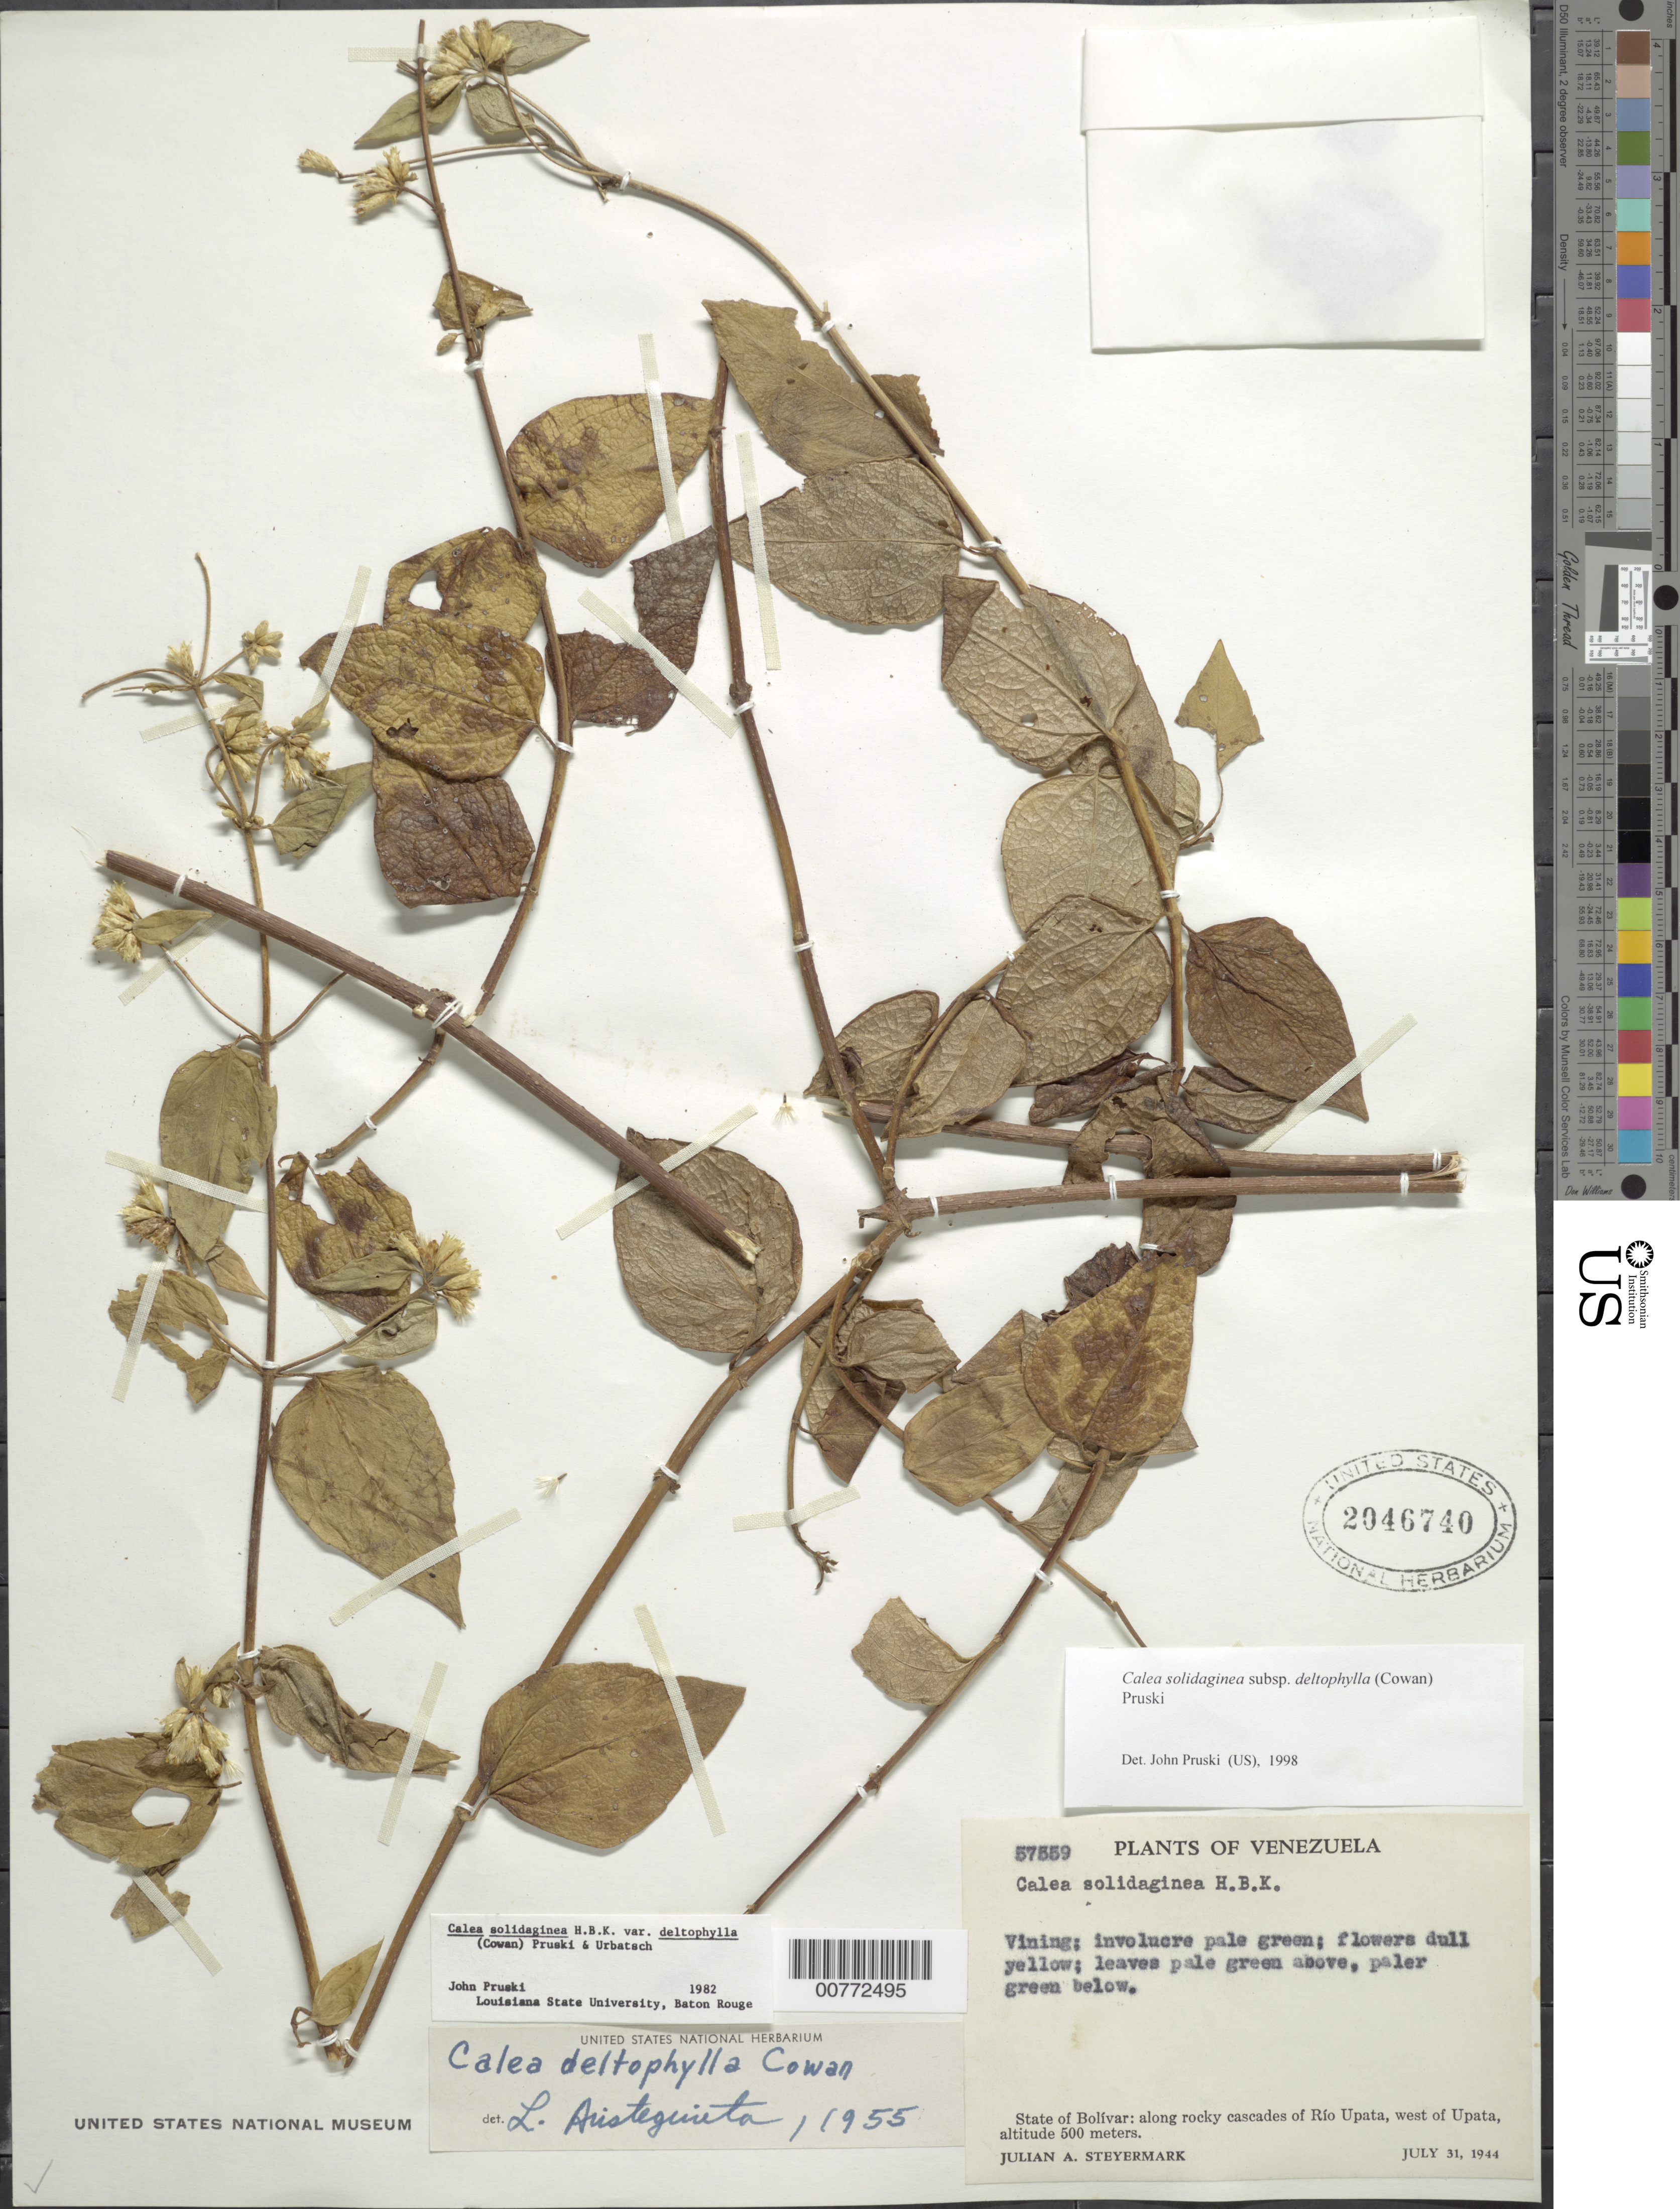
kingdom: Plantae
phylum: Tracheophyta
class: Magnoliopsida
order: Asterales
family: Asteraceae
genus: Calea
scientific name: Calea solidaginea subsp. deltophylla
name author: (R.S. Cowan) Pruski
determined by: Pruski, J. F.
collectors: J. Steyermark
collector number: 57559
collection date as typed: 31-Jul-44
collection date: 1944-07-31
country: Venezuela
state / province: Bolívar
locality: Upata, 5 km W of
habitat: Rocky cascades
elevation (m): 500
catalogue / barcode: US 2046740